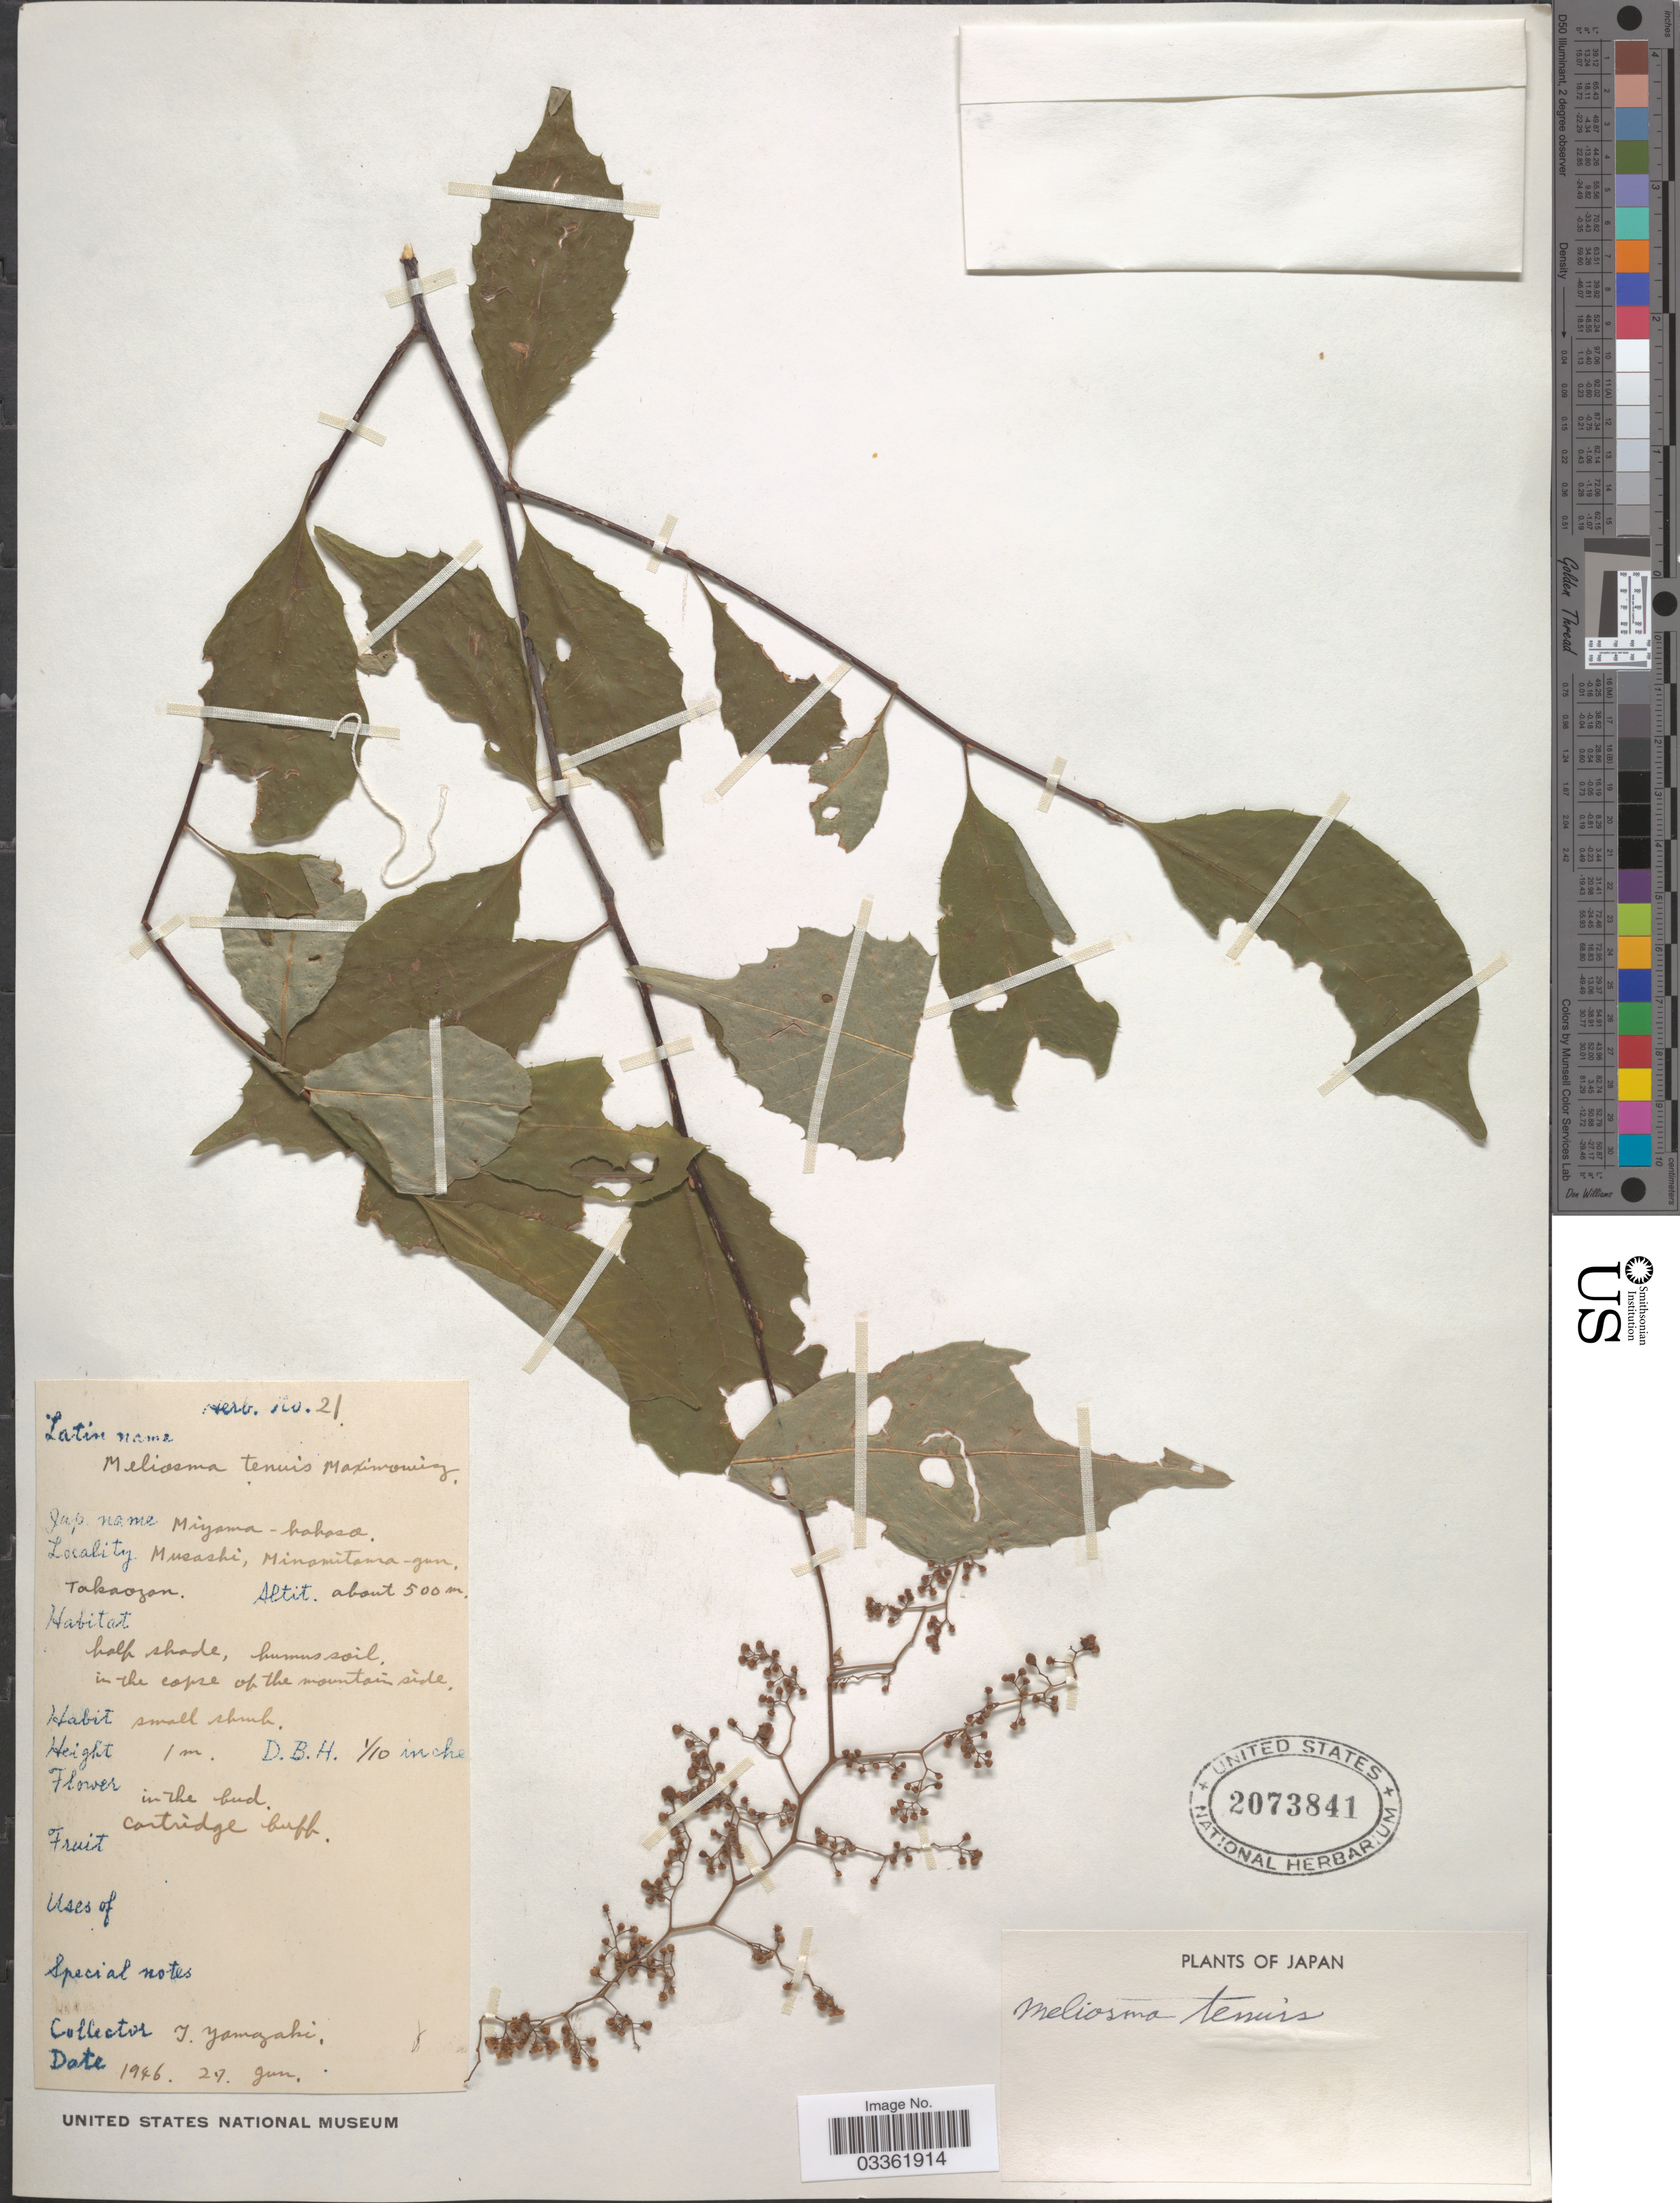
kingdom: Plantae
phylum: Tracheophyta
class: Magnoliopsida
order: Proteales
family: Sabiaceae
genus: Meliosma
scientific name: Meliosma tenuis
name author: Maxim.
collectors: T. Yamazaki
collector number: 21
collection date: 1946-06-27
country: Japan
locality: Musashi, Minamitama -gun, Takaozan.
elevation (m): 500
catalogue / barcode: US 2073841